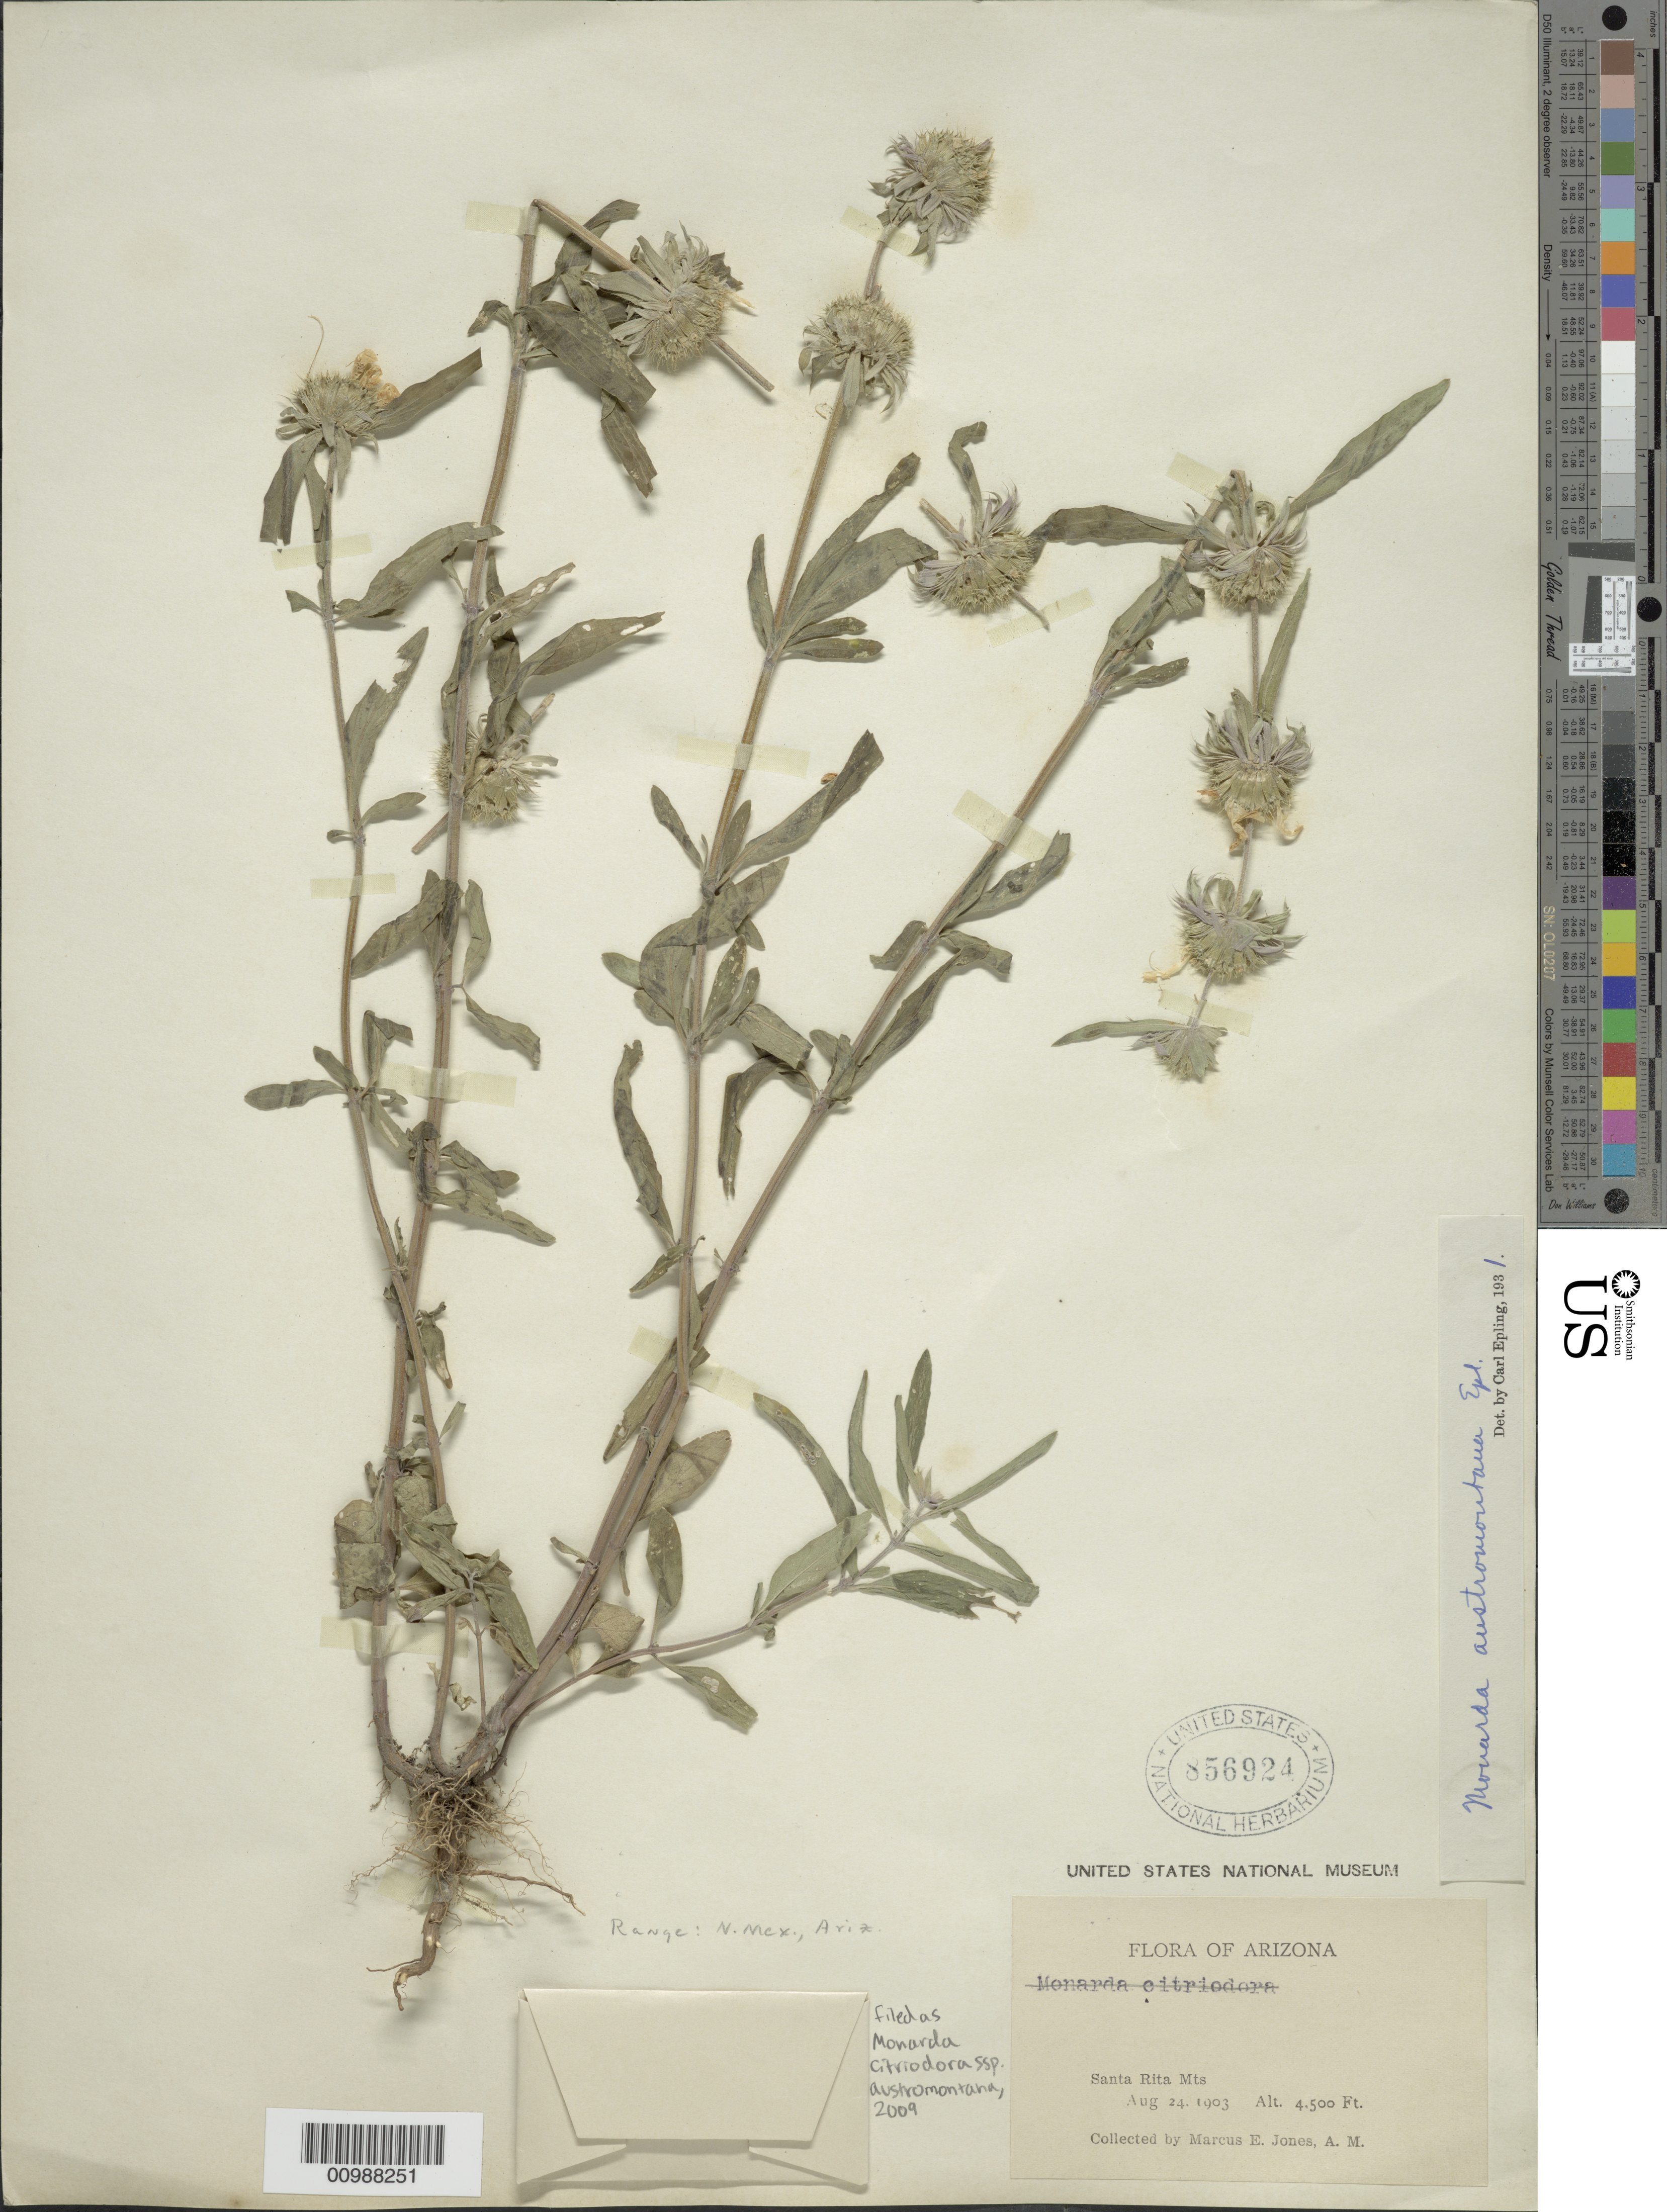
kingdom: Plantae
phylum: Tracheophyta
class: Magnoliopsida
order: Lamiales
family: Lamiaceae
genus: Monarda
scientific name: Monarda citriodora subsp. austromontana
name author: (Epling) Scora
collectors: M. E. Jones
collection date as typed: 24 Aug 1903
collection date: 1903-08-24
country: United States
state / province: Arizona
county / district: Santa Cruz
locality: Santa Rita Mountains.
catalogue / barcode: US 856924